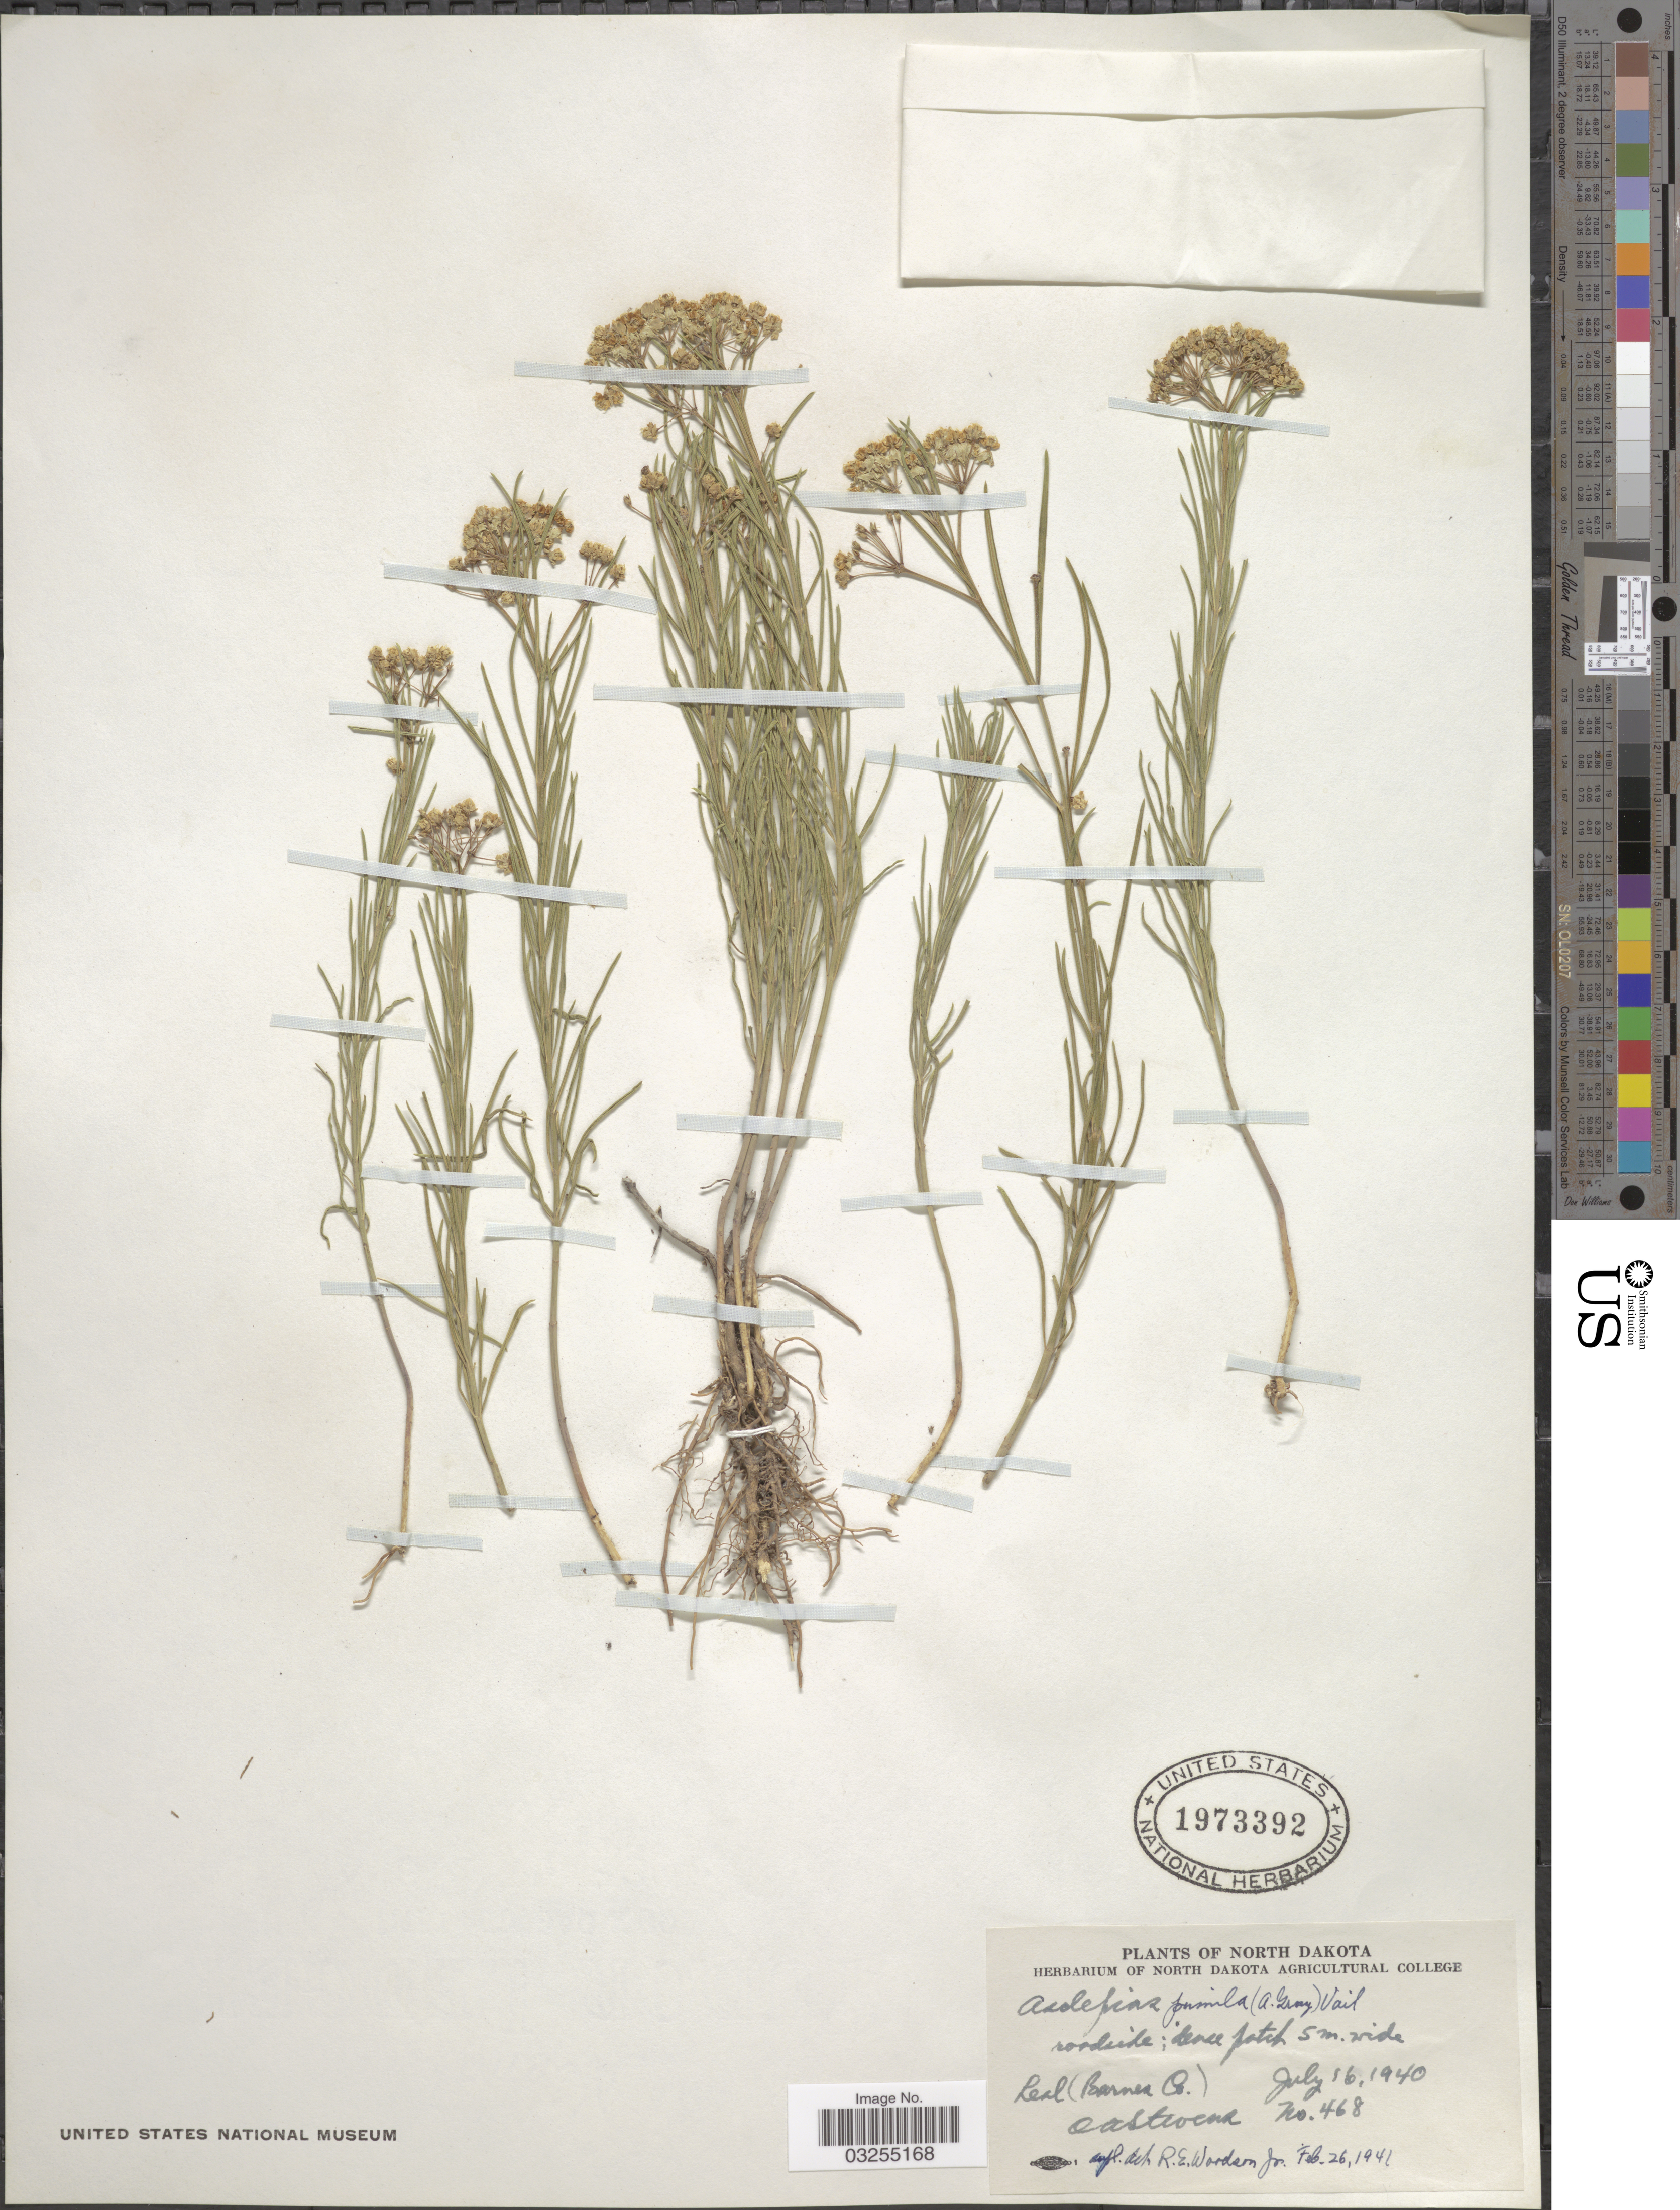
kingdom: Plantae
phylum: Tracheophyta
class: Magnoliopsida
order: Gentianales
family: Apocynaceae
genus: Asclepias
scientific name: Asclepias pumila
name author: (A. Gray) Vail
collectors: O. A. Stevens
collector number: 468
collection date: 1940-07-16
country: United States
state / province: North Dakota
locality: Leal (Barnes Co.).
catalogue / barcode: US 1973392